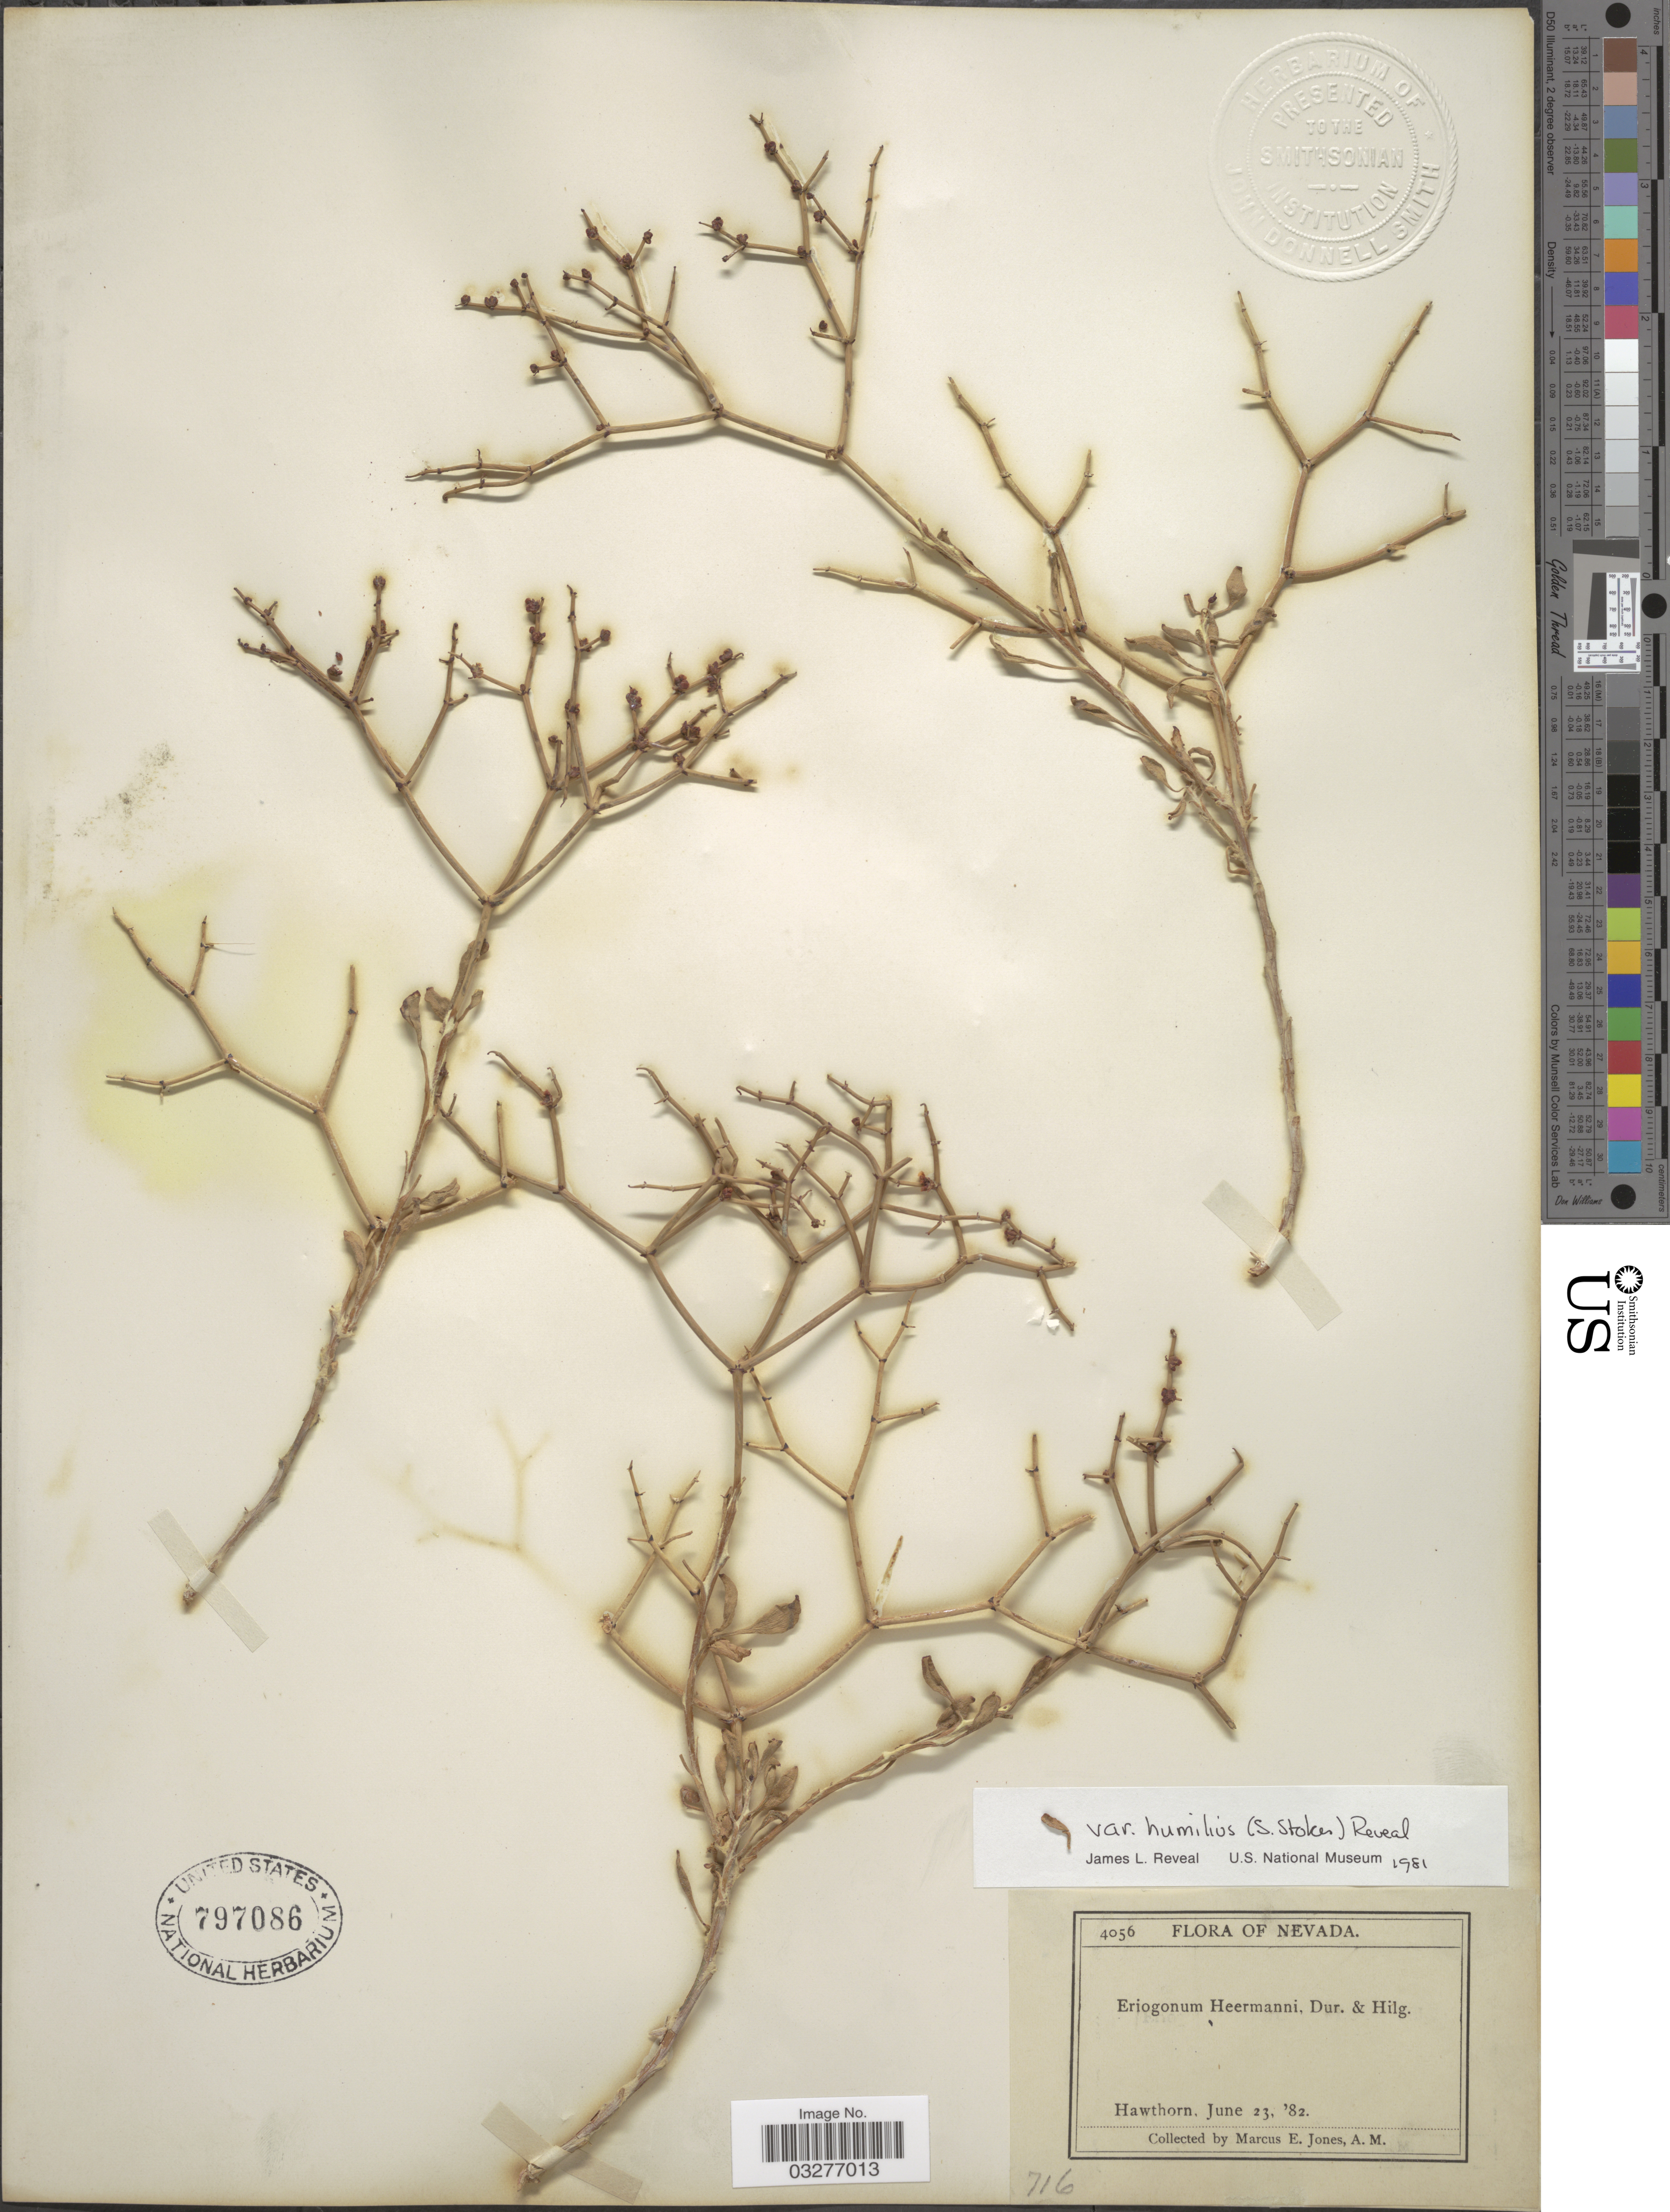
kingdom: Plantae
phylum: Tracheophyta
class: Magnoliopsida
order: Caryophyllales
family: Polygonaceae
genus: Eriogonum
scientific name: Eriogonum heermannii var. humilius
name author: (S. Stokes) Reveal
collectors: M. E. Jones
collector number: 4056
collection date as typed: Transcribed d/m/y: 23/6/82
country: United States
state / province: Nevada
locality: Hawthorn.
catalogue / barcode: US 797086